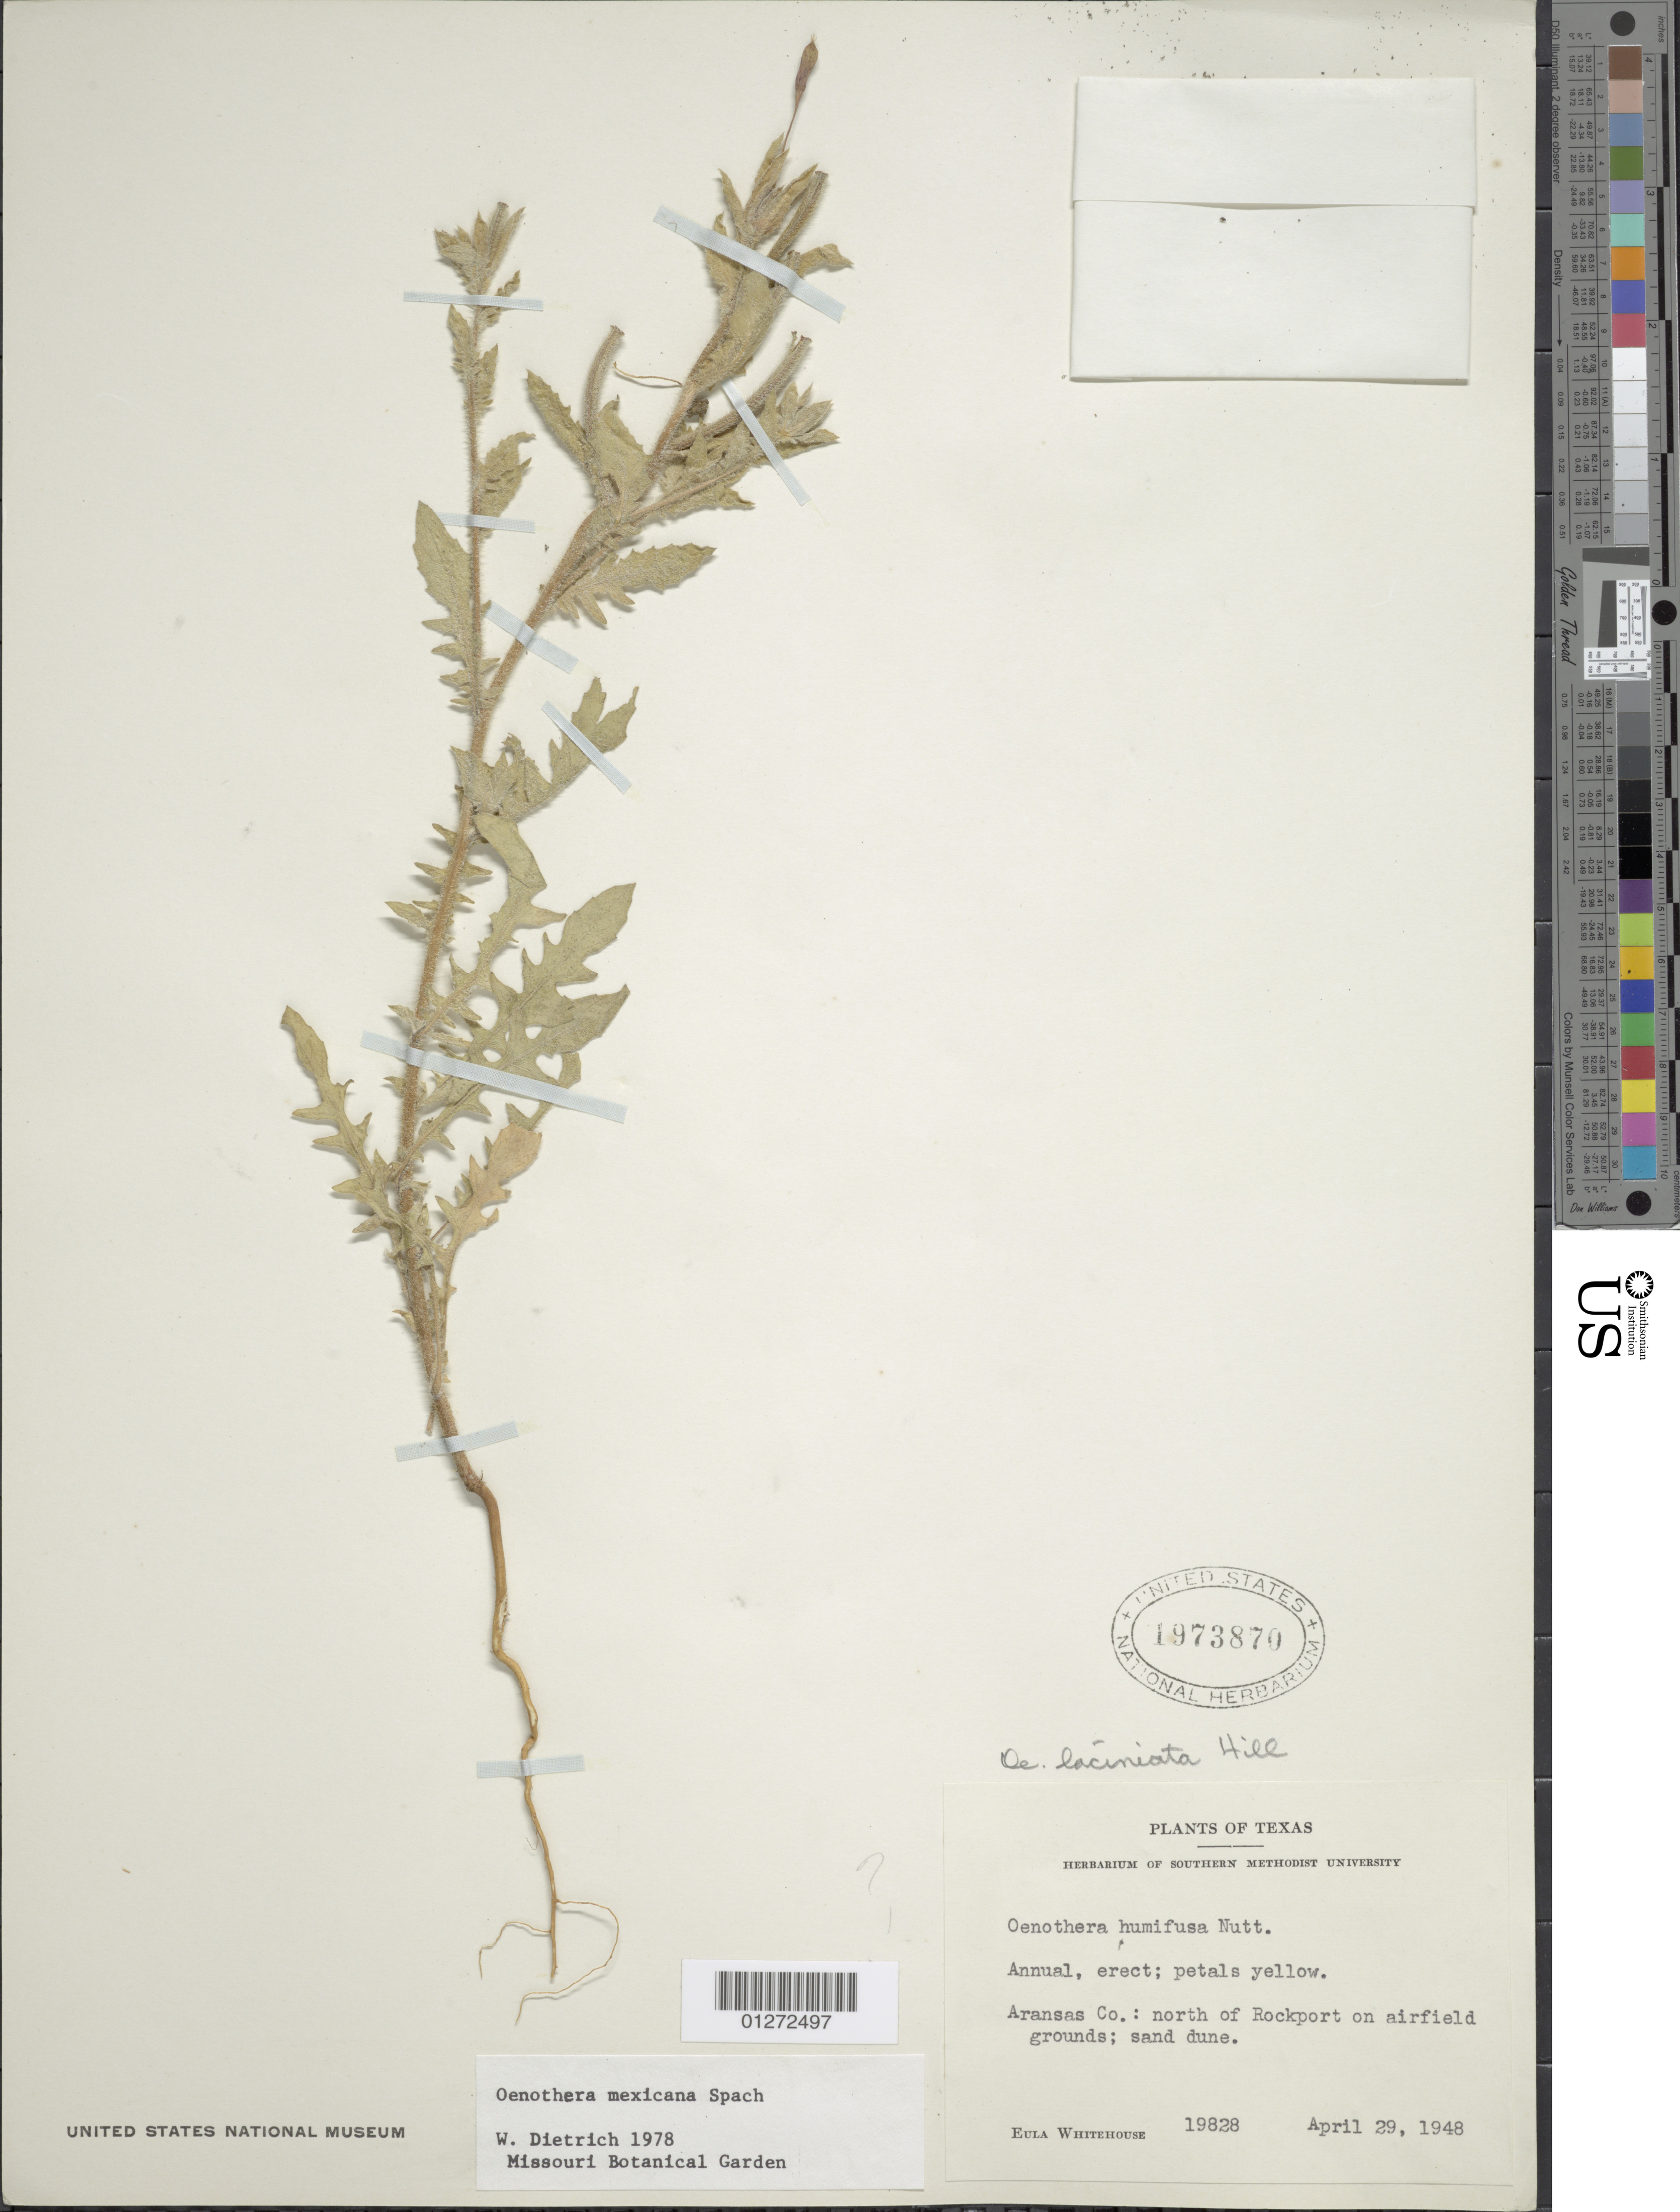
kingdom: Plantae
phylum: Tracheophyta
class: Magnoliopsida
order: Myrtales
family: Onagraceae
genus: Oenothera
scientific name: Oenothera mexicana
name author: Spach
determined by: Dietrich, W.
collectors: E. Whitehouse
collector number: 19828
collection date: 1948-04-29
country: United States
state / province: Texas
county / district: Aransas County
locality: N of Rockport on airfield grounds.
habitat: sand dune.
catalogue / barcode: US 1973870